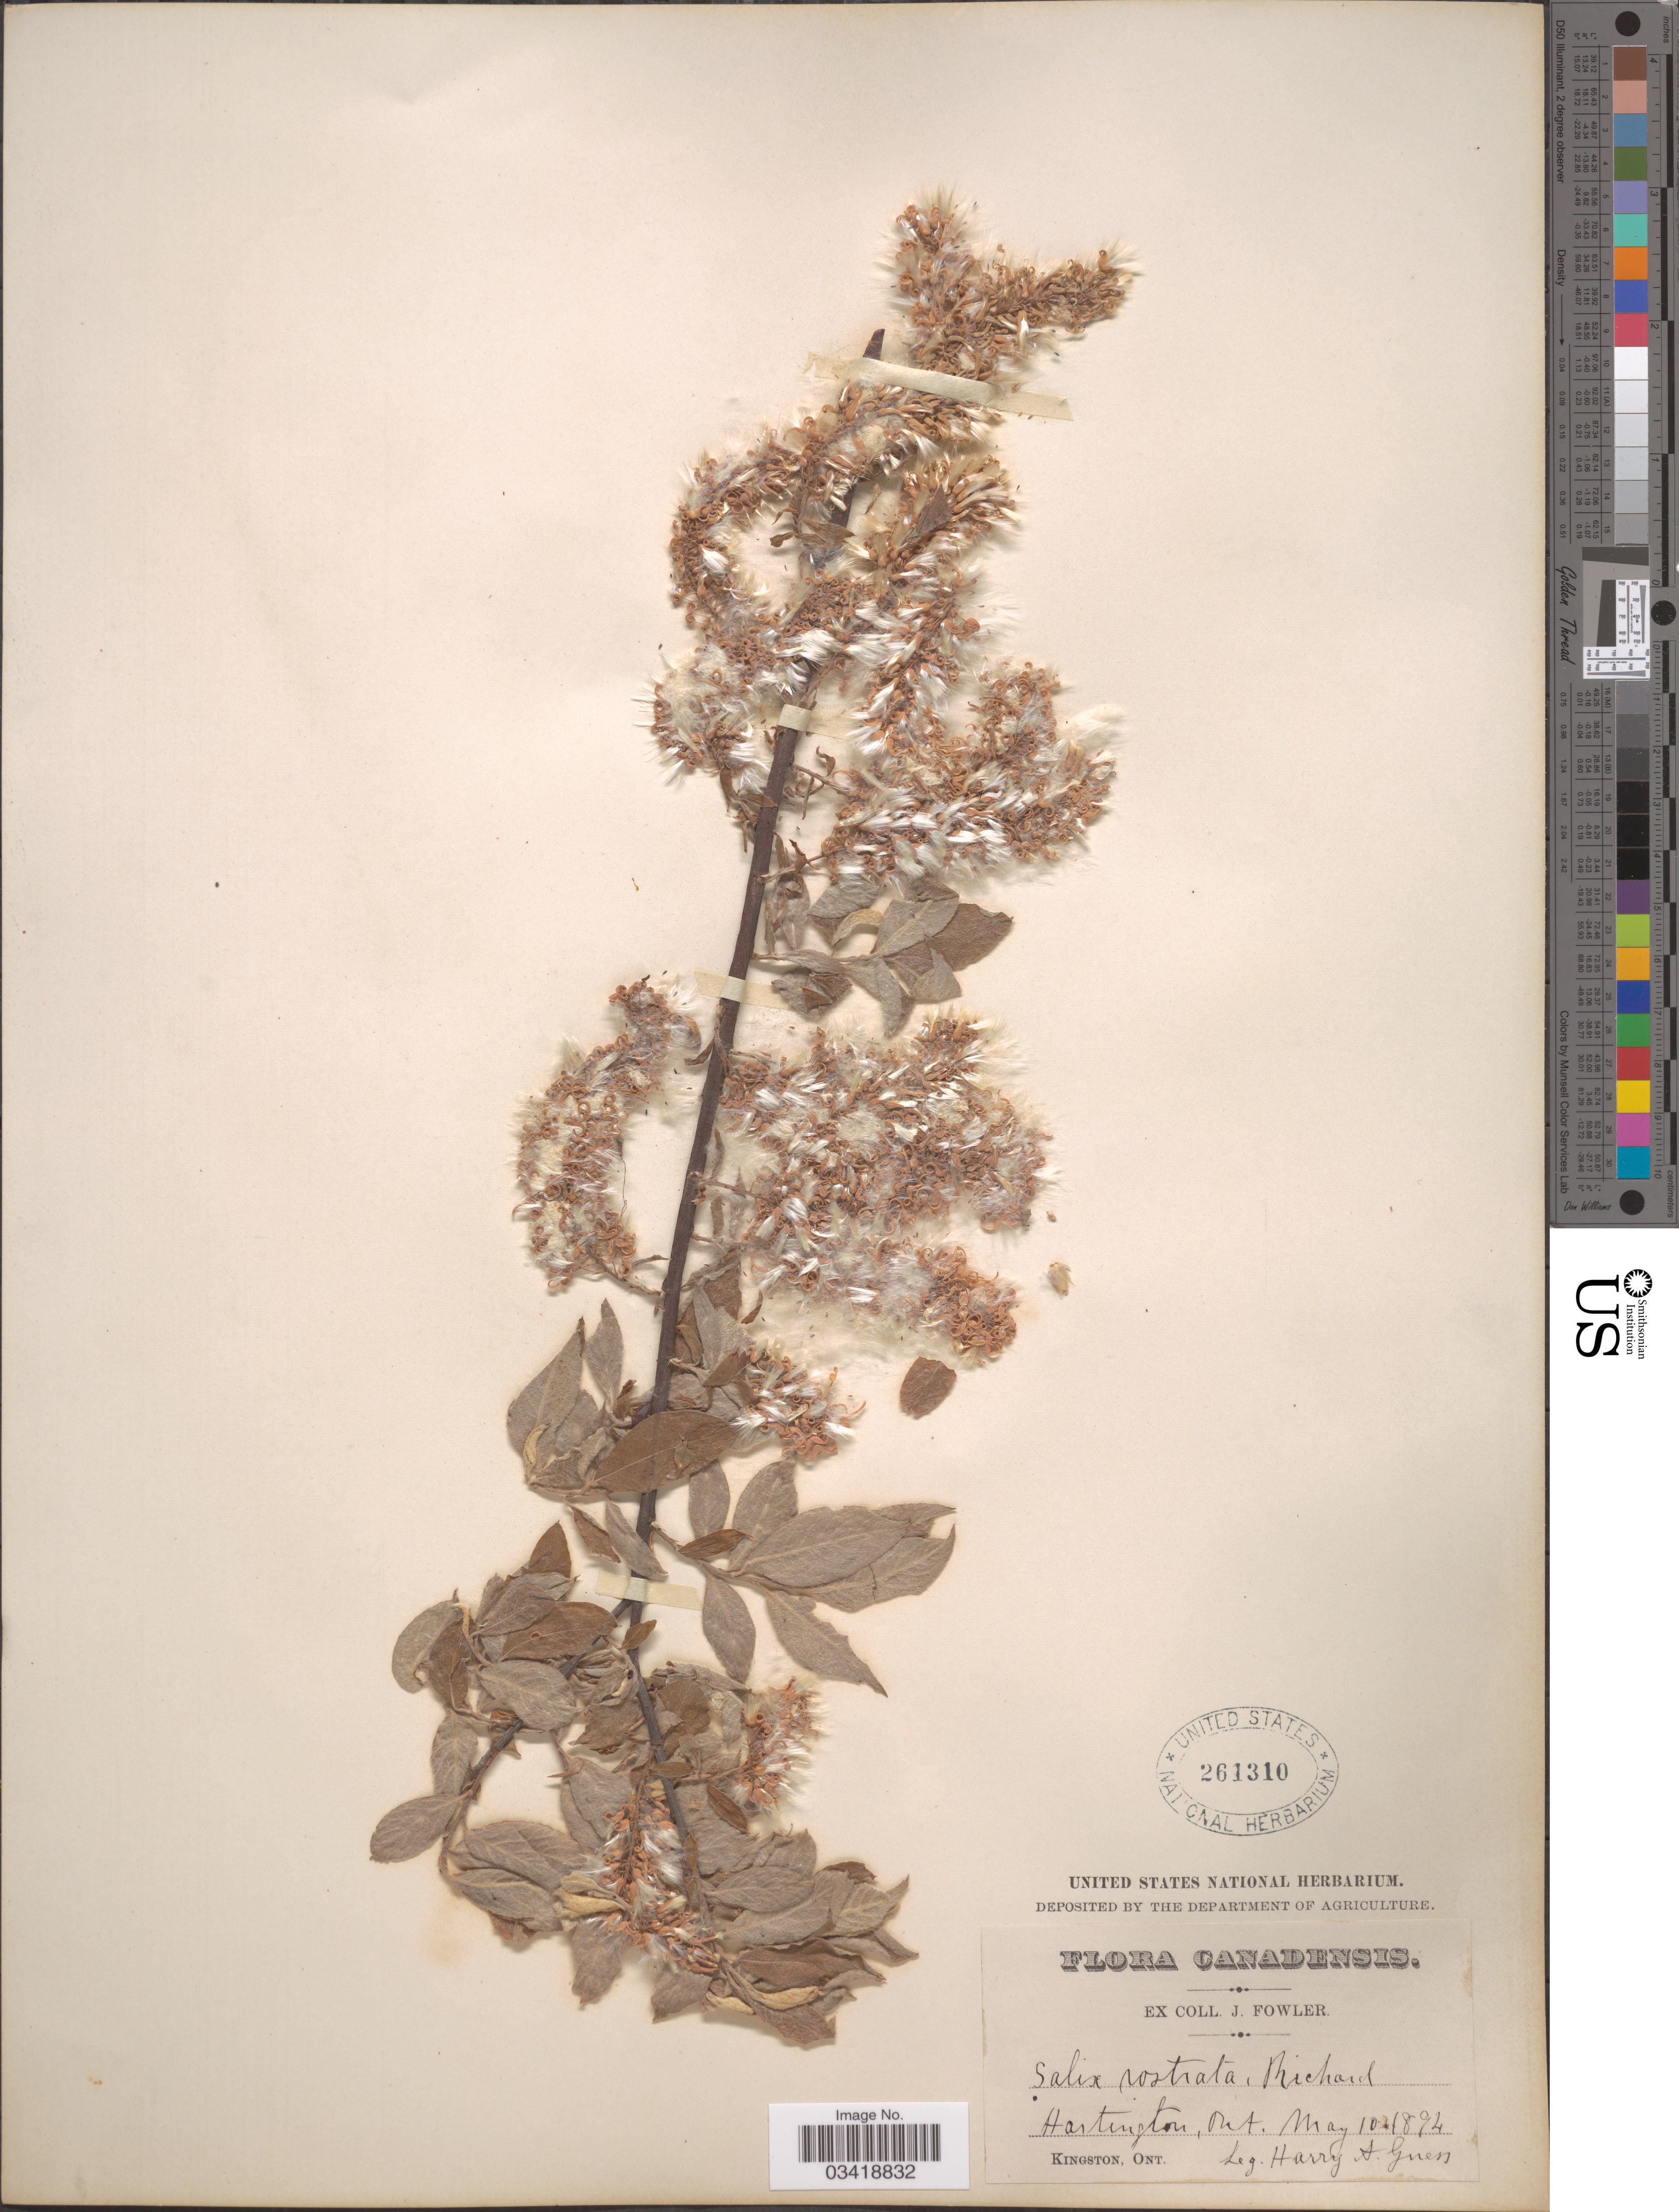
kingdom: Plantae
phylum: Tracheophyta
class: Magnoliopsida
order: Malpighiales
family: Salicaceae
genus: Salix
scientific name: Salix bebbiana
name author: Sarg.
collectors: H. Guess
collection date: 1894-05-10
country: Canada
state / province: Ontario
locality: Hartington.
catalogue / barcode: US 261310